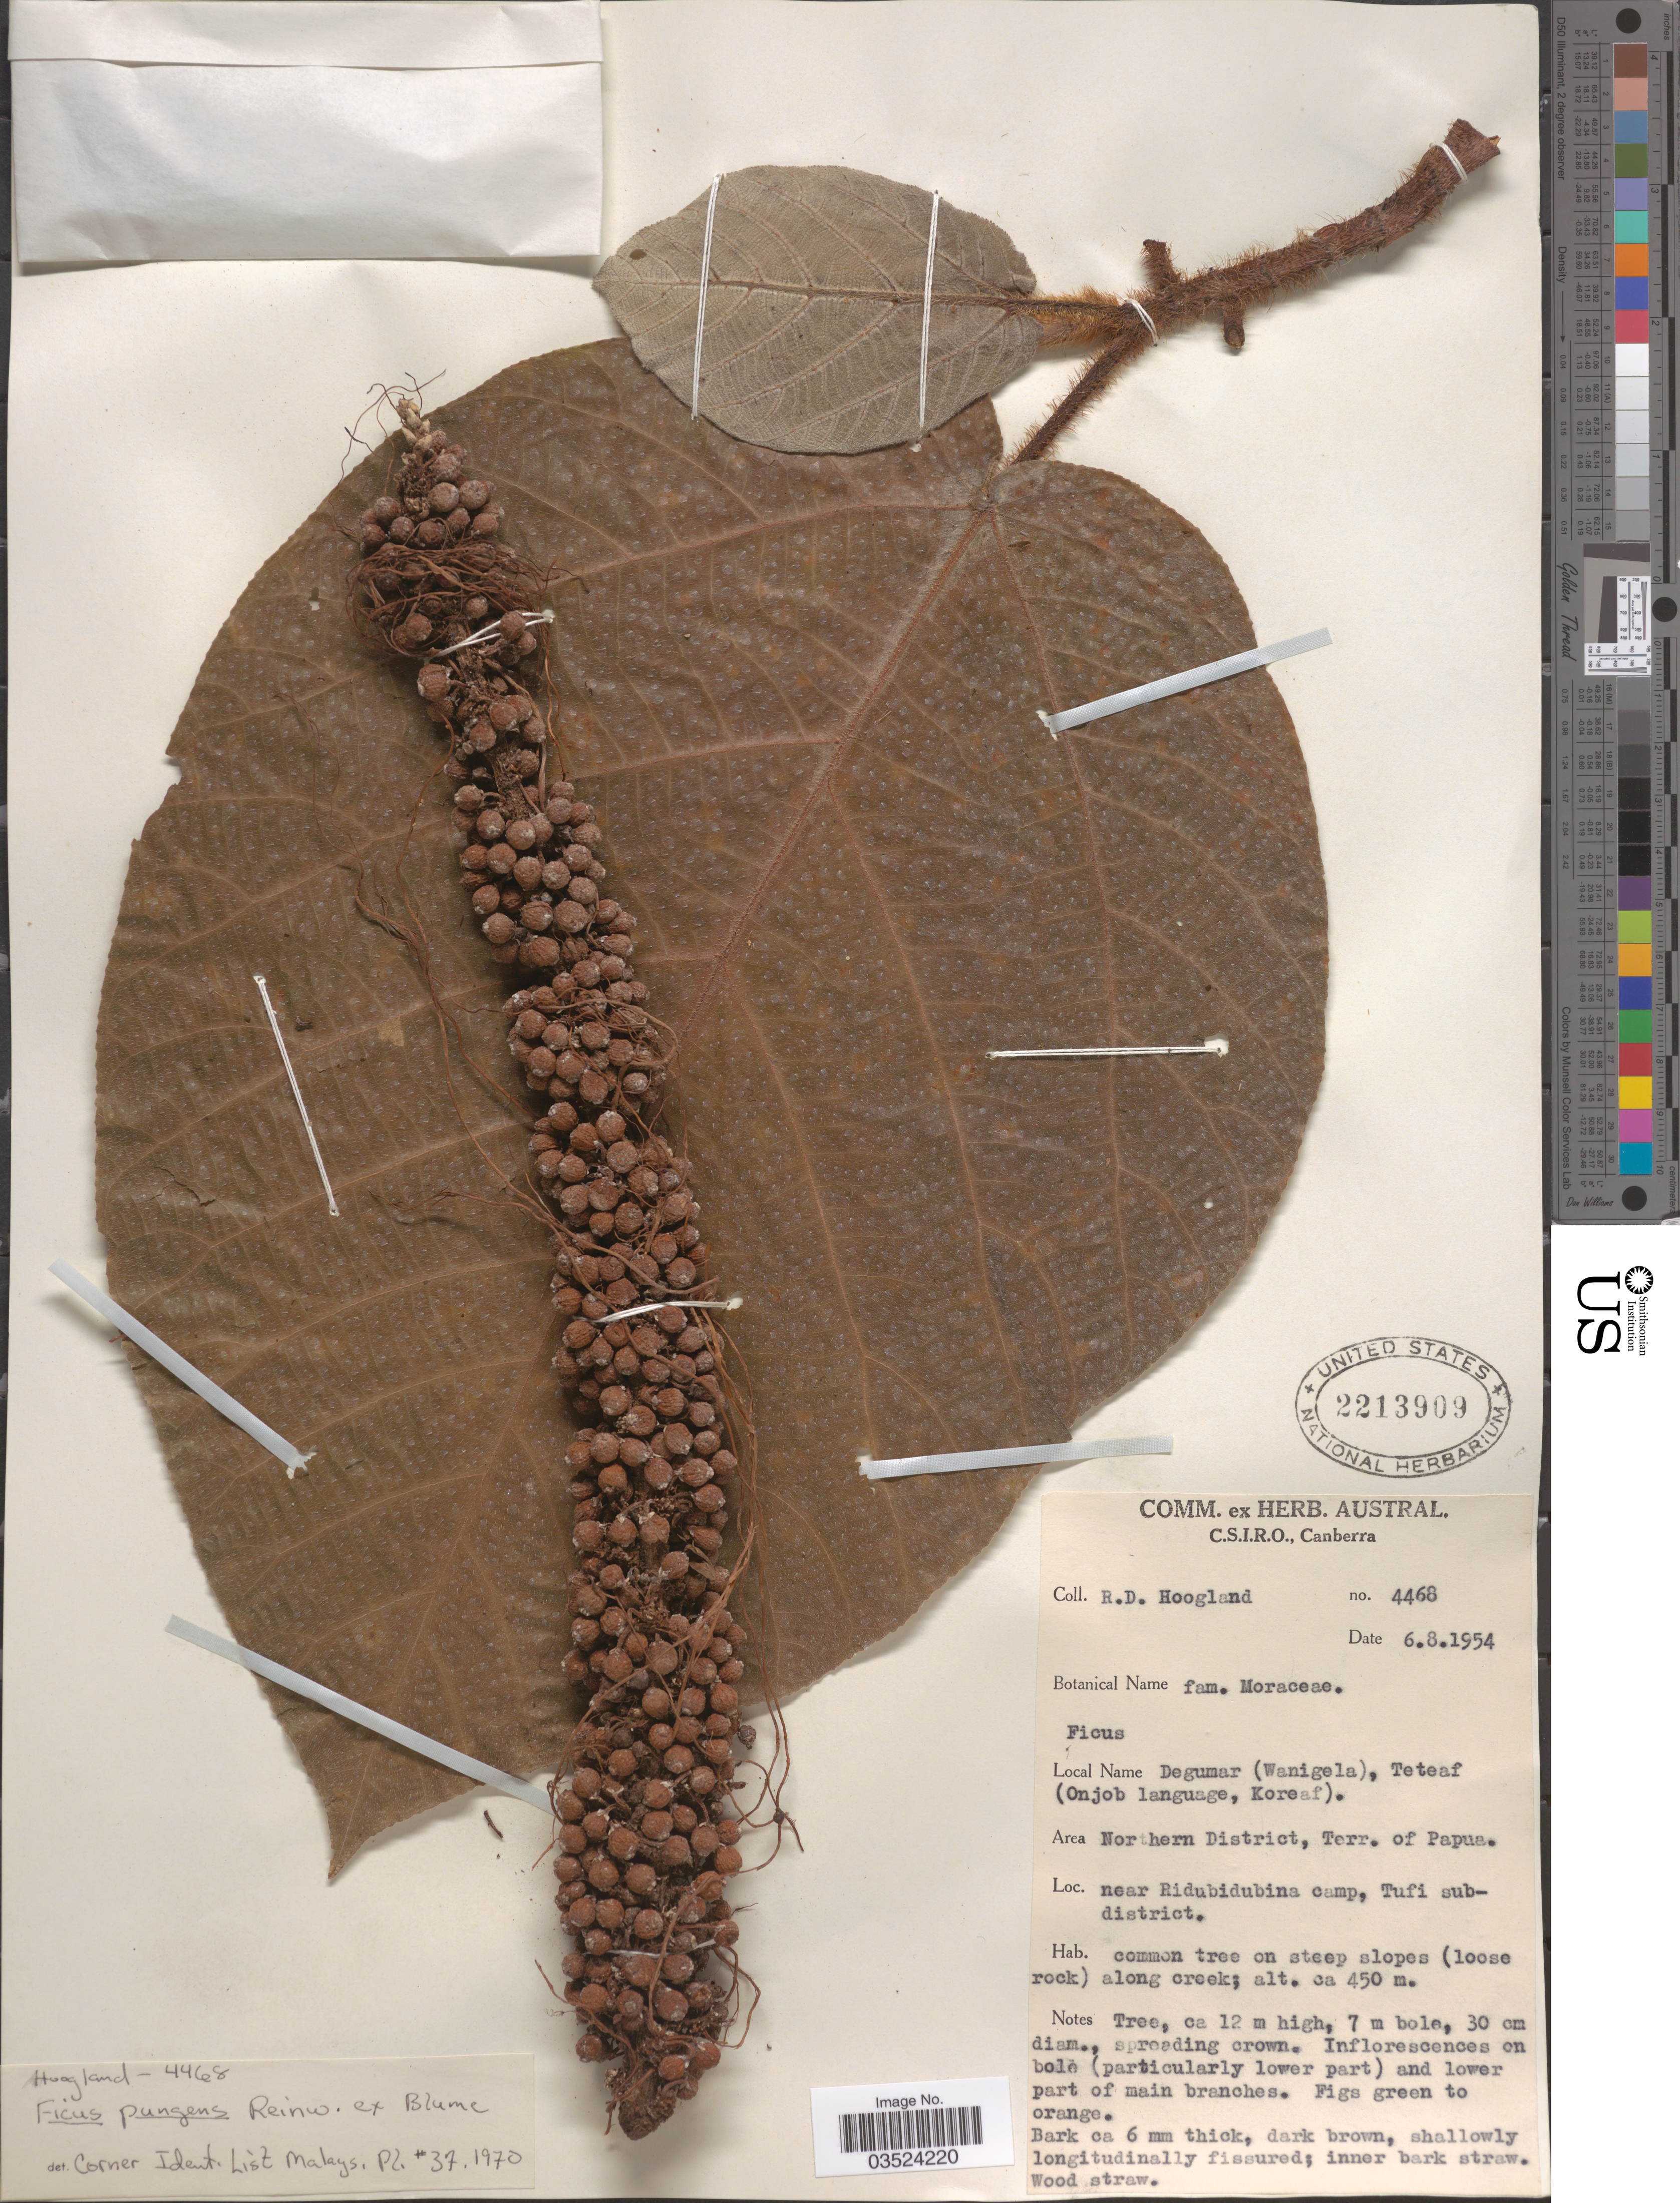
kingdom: Plantae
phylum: Tracheophyta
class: Magnoliopsida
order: Rosales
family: Moraceae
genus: Ficus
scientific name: Ficus pungens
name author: Reinw. ex Blume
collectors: R. D. Hoogland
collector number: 4468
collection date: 1954-08-06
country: Papua New Guinea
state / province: Northern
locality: Area Northern District, Terr. of Papua. Near Ridubidubina camp, Tufi subdistrict.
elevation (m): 450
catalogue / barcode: US 2213909